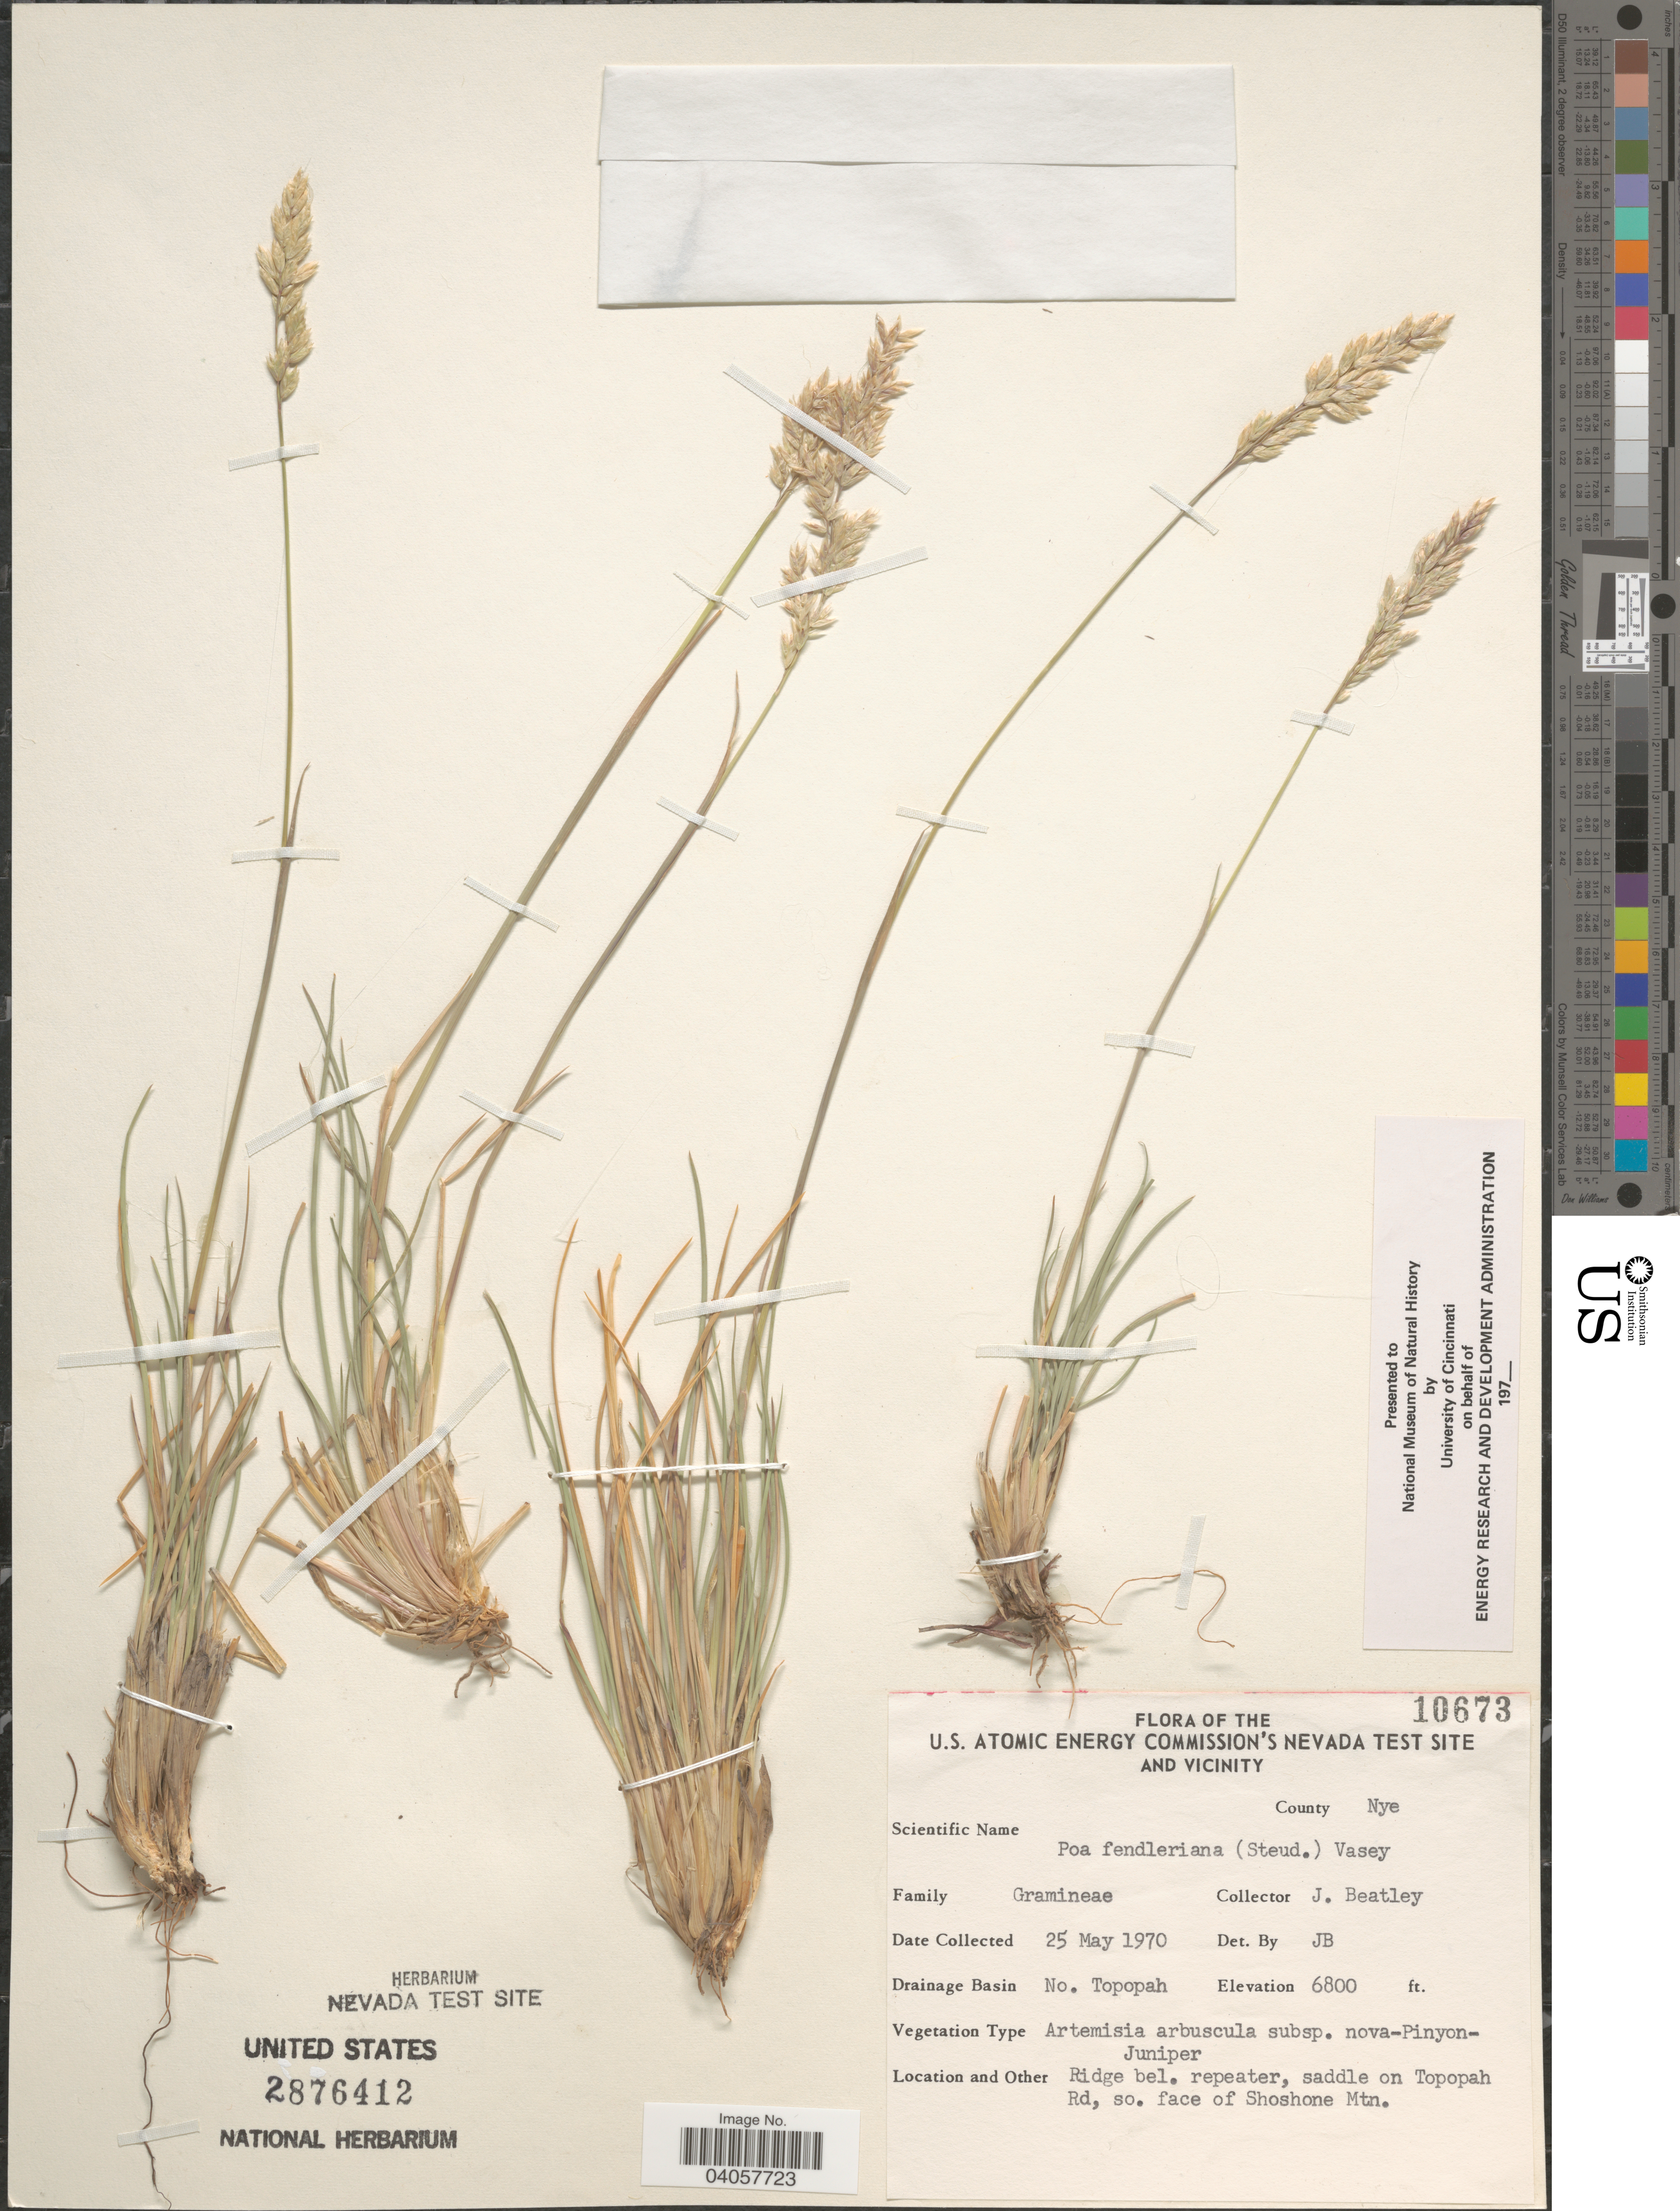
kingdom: Plantae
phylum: Tracheophyta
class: Liliopsida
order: Poales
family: Poaceae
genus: Poa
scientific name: Poa fendleriana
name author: (Steud.) Vasey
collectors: J. C. Beatley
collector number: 10673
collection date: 1970-05-25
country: United States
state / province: Nevada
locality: The U.S. Atomic Energy Commission's Nevada Test Site and vicinity. County Nye. Drainage Basin No. Topopah. Ridge bel. repeater, saddle on Topopah Rd, so. face of Shoshone Mtn.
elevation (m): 2073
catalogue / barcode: US 2876412